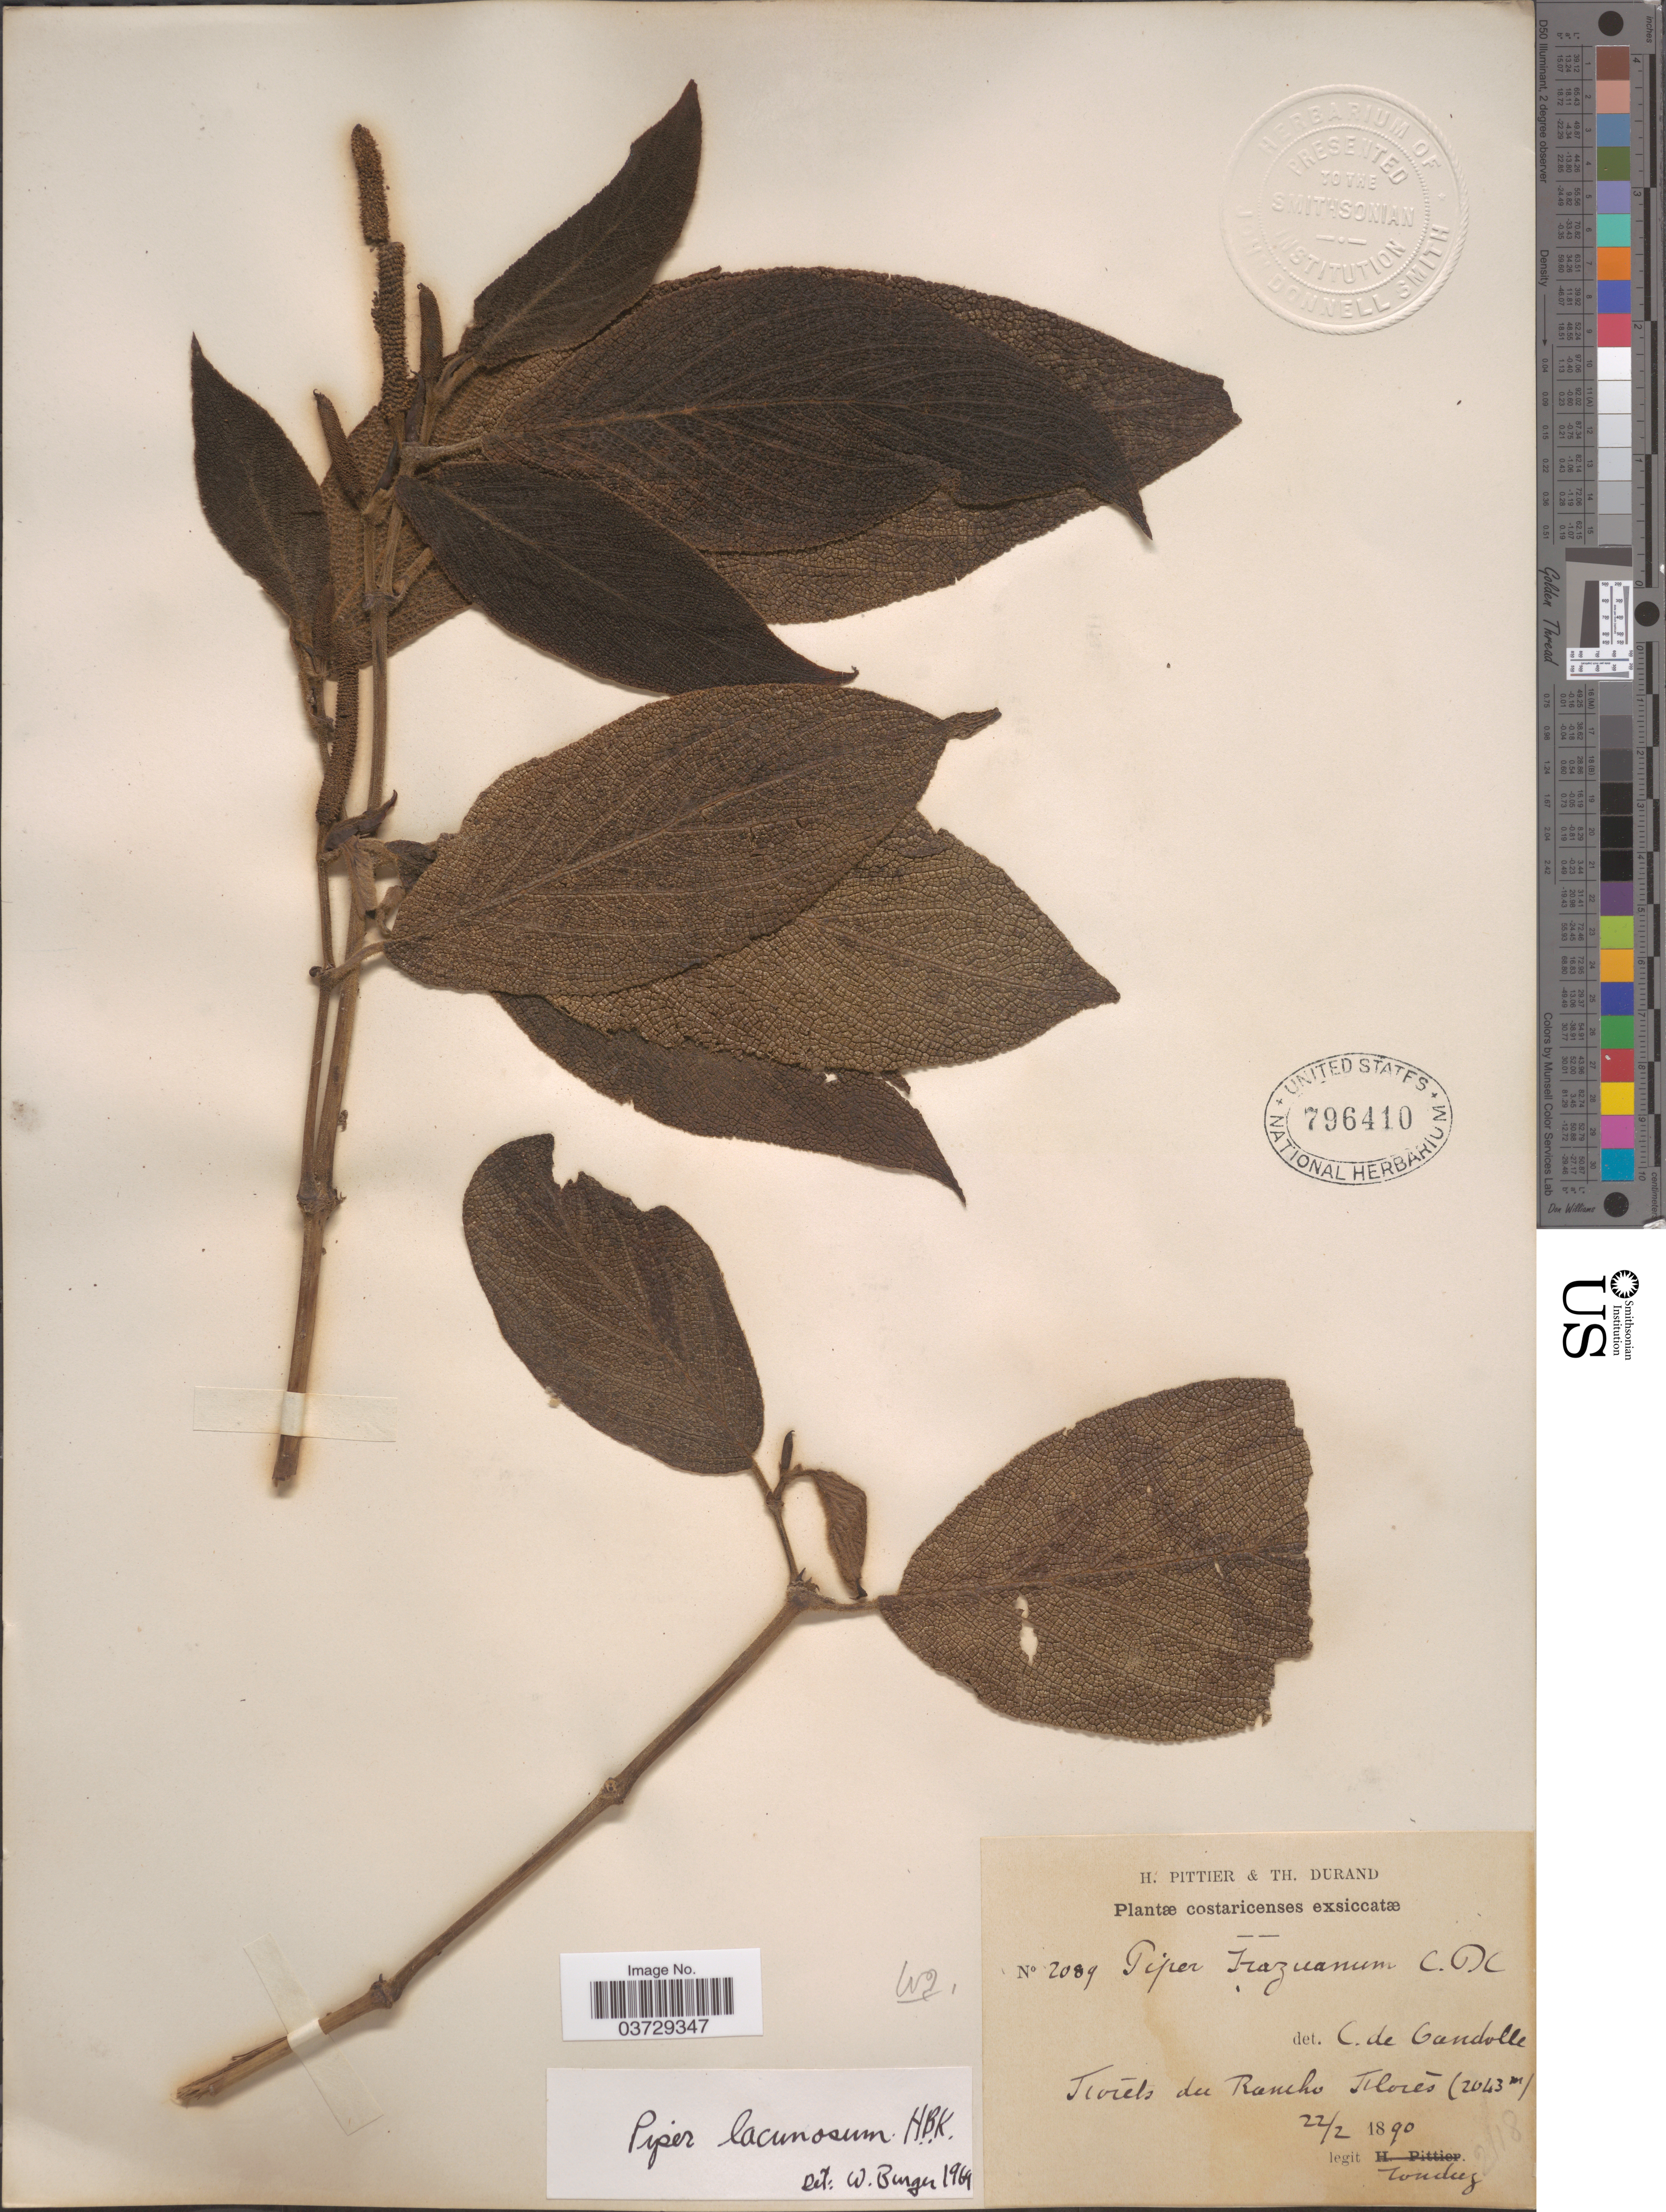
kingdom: Plantae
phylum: Tracheophyta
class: Magnoliopsida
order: Piperales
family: Piperaceae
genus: Piper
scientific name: Piper lacunosum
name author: Kunth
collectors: Tonduz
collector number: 2086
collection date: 1890-02-22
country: Costa Rica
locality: Forêts du Rancho Florés.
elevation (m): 2043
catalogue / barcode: US 796410